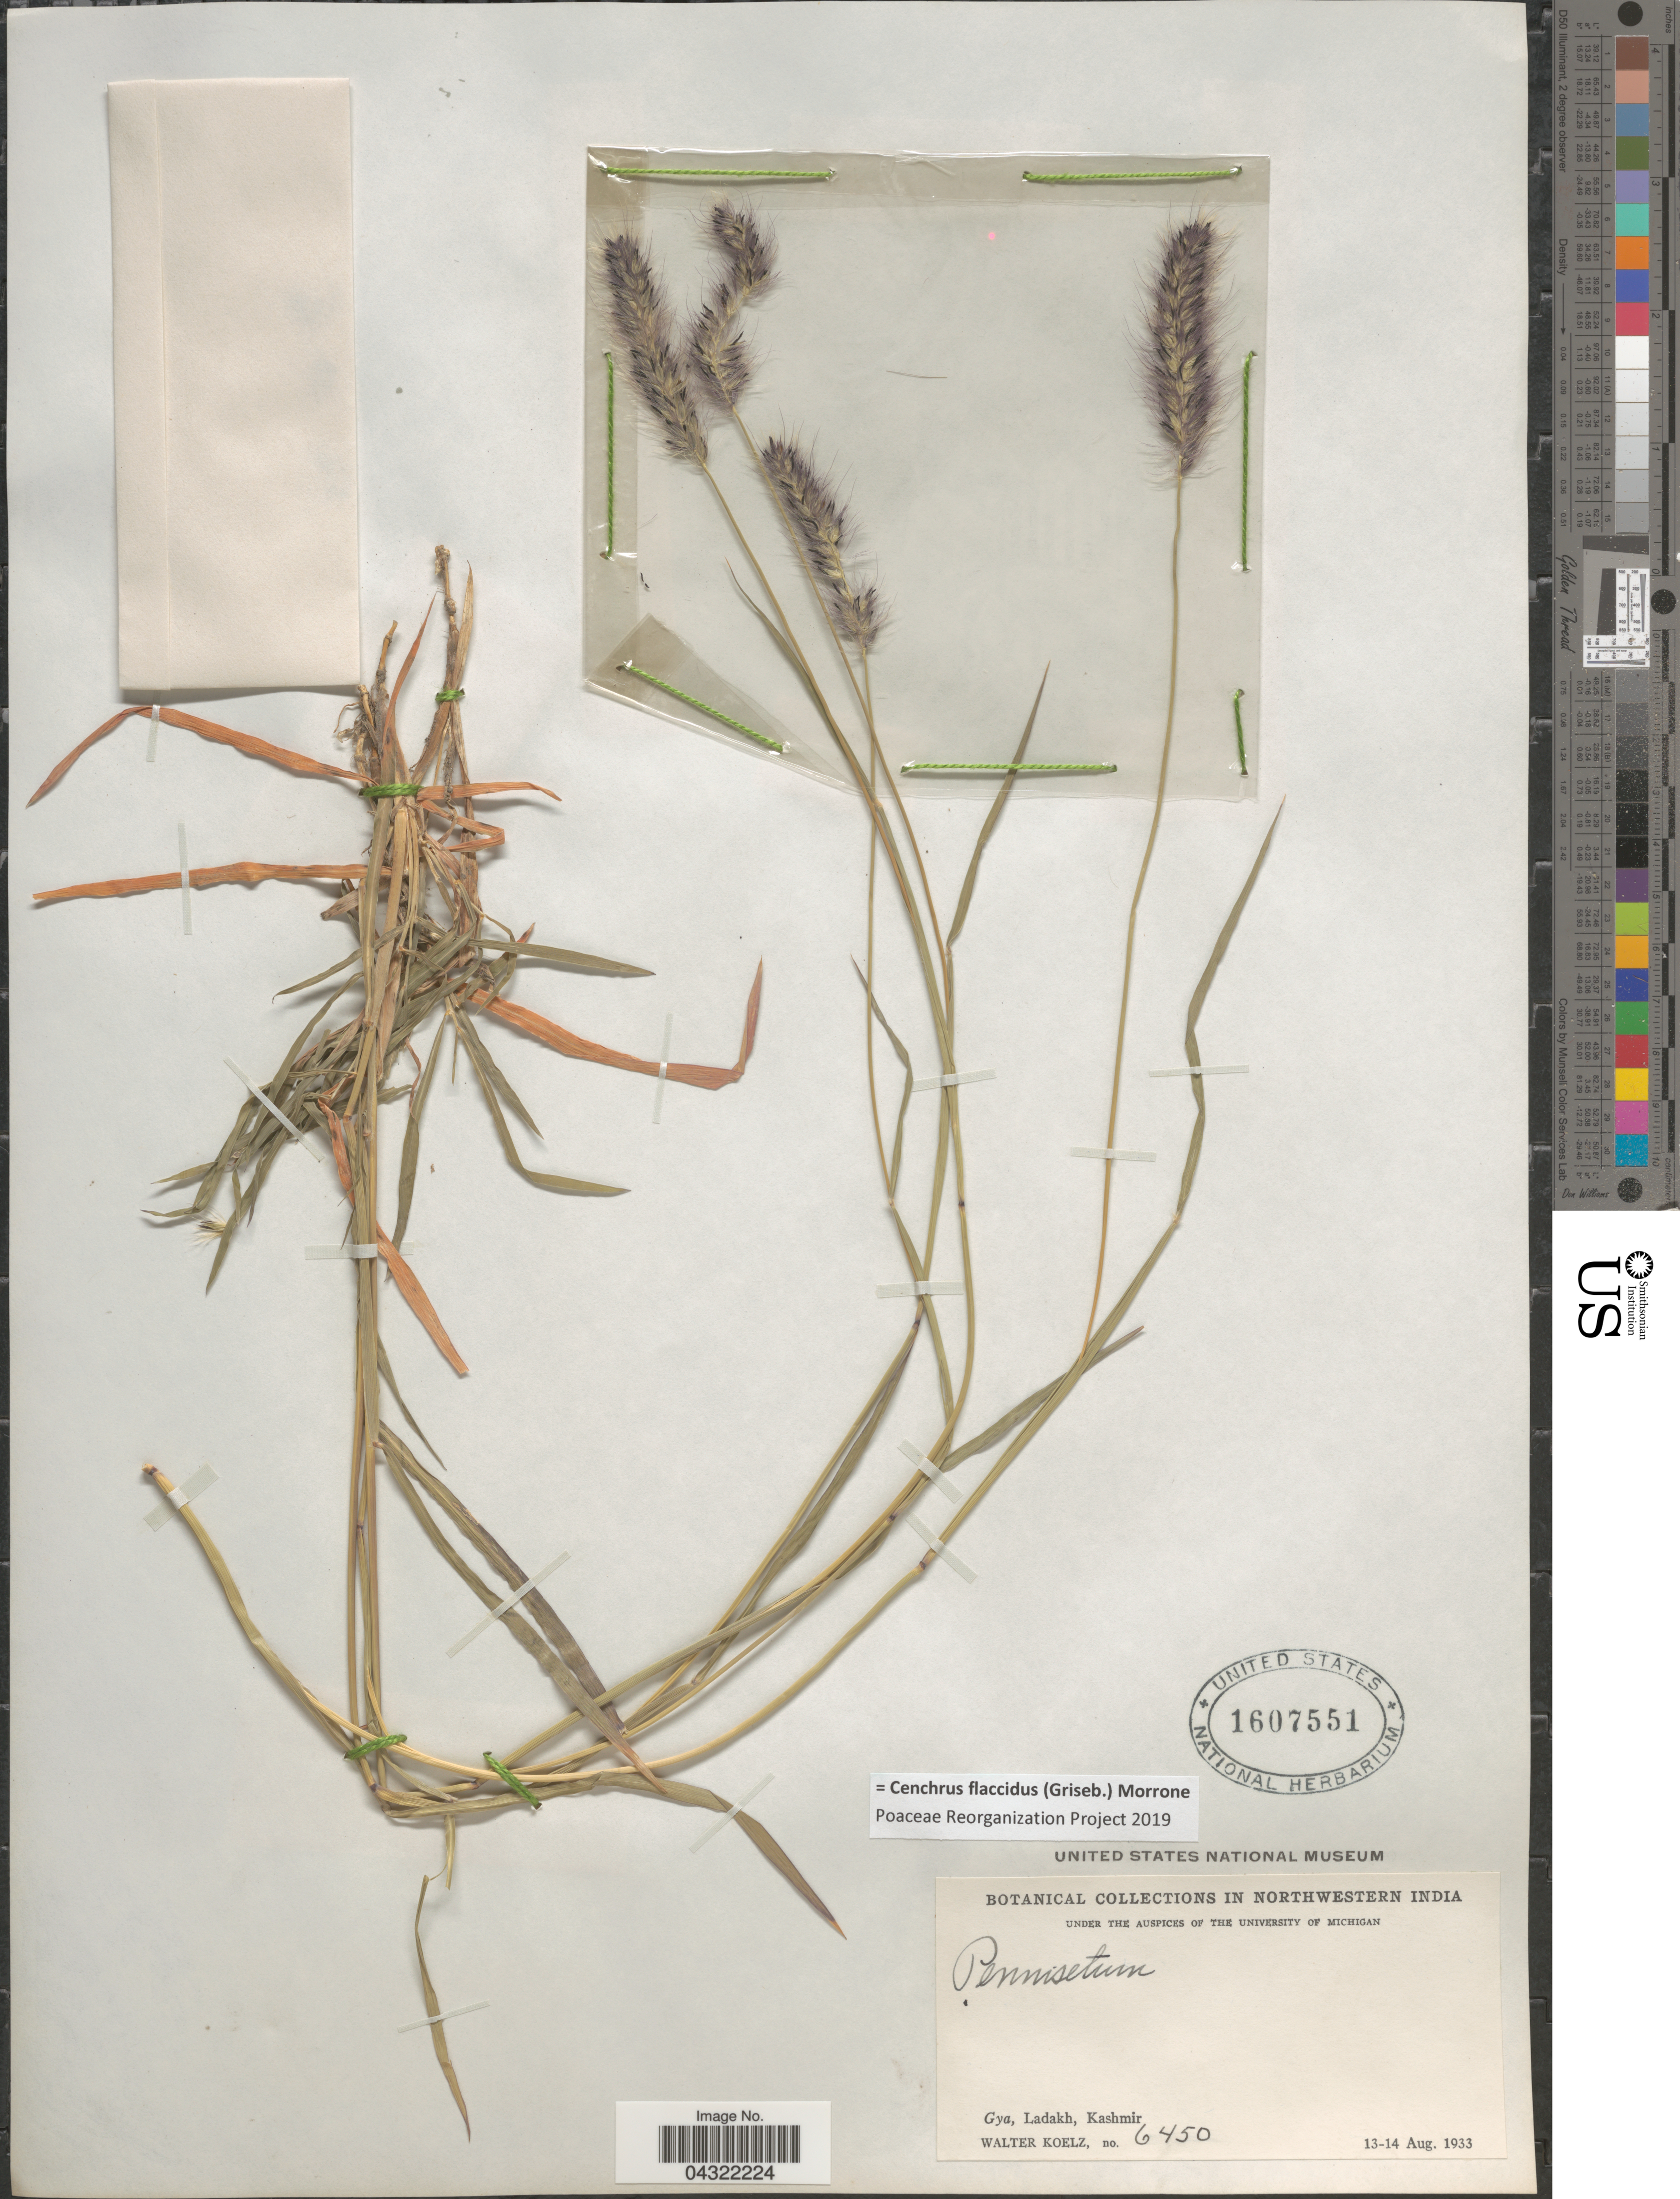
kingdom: Plantae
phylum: Tracheophyta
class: Liliopsida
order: Poales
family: Poaceae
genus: Cenchrus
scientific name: Cenchrus flaccidus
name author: (Griseb.) Morrone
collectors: W. N. Koelz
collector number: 6450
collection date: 1933-08-13/1933-08-14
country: India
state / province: Jammu and Kashmir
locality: Northwestern India. Gya, Ladakh, Kashmir.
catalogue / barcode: US 1607551